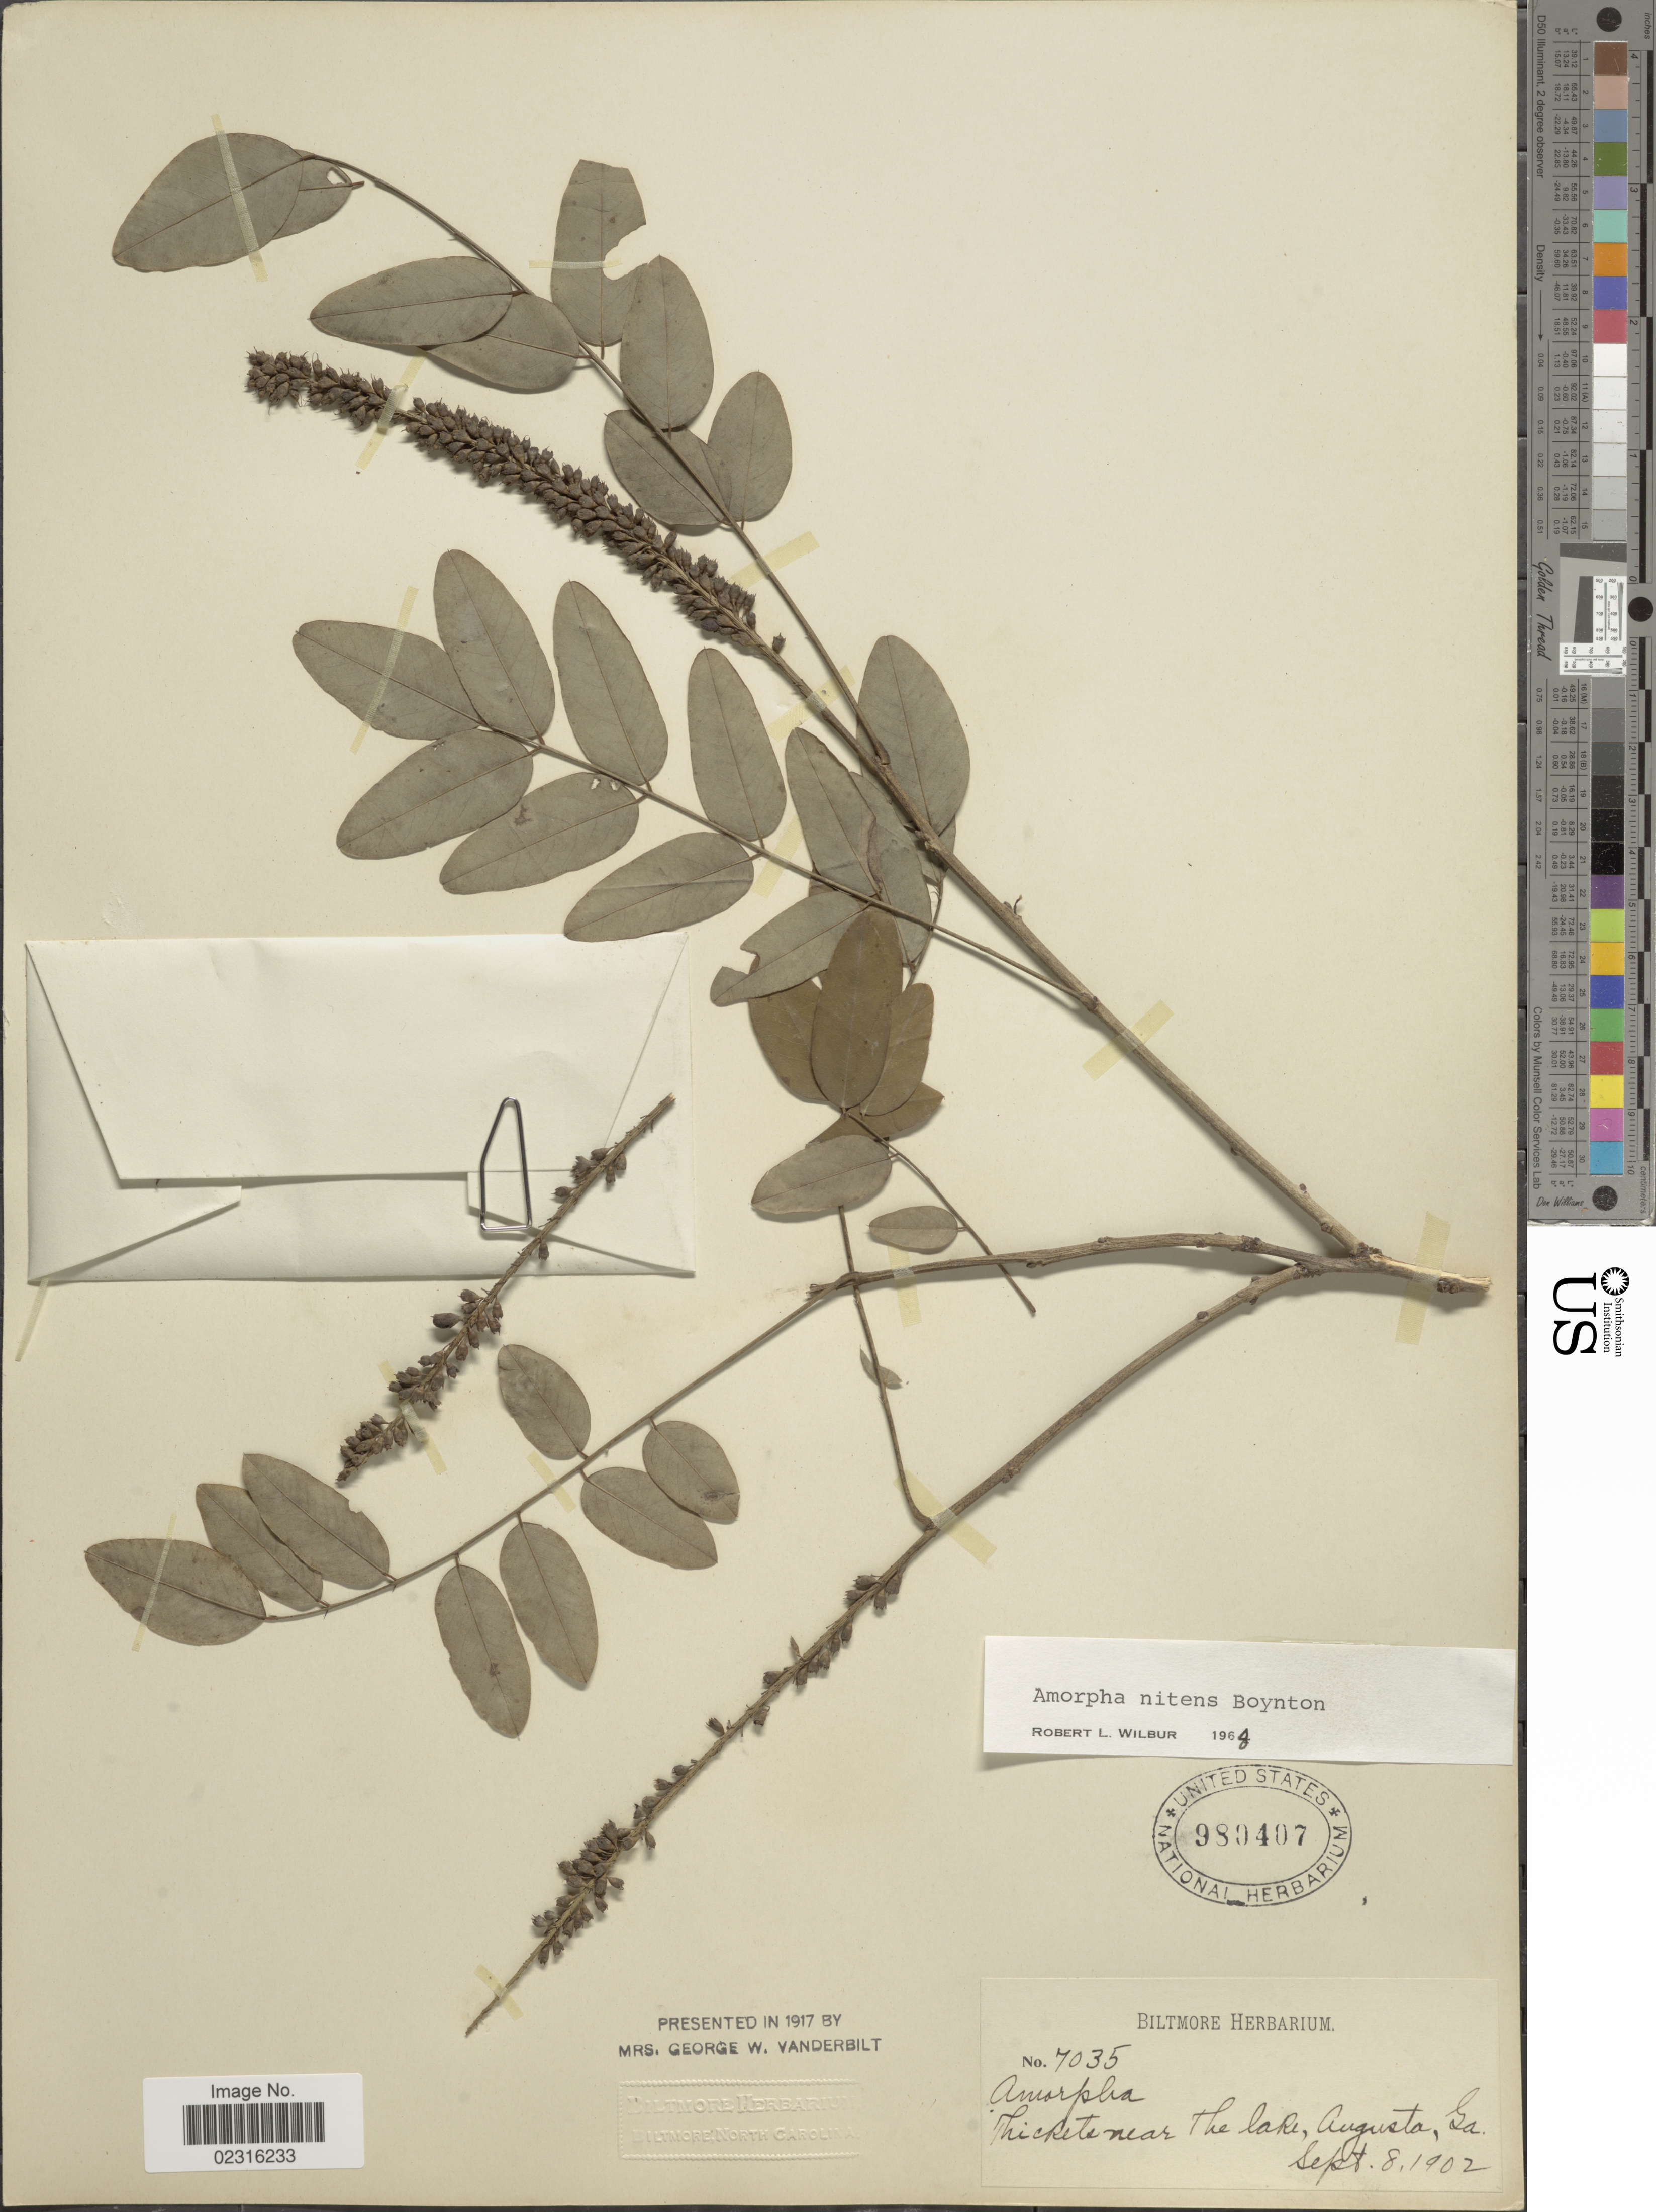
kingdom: Plantae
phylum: Tracheophyta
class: Magnoliopsida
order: Fabales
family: Fabaceae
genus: Amorpha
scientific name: Amorpha nitens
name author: F.E. Boynton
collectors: ex herb. Biltmore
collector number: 7035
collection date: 1902-09-08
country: United States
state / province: Georgia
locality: Thickets near The lake, Augusta.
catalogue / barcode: US 980407